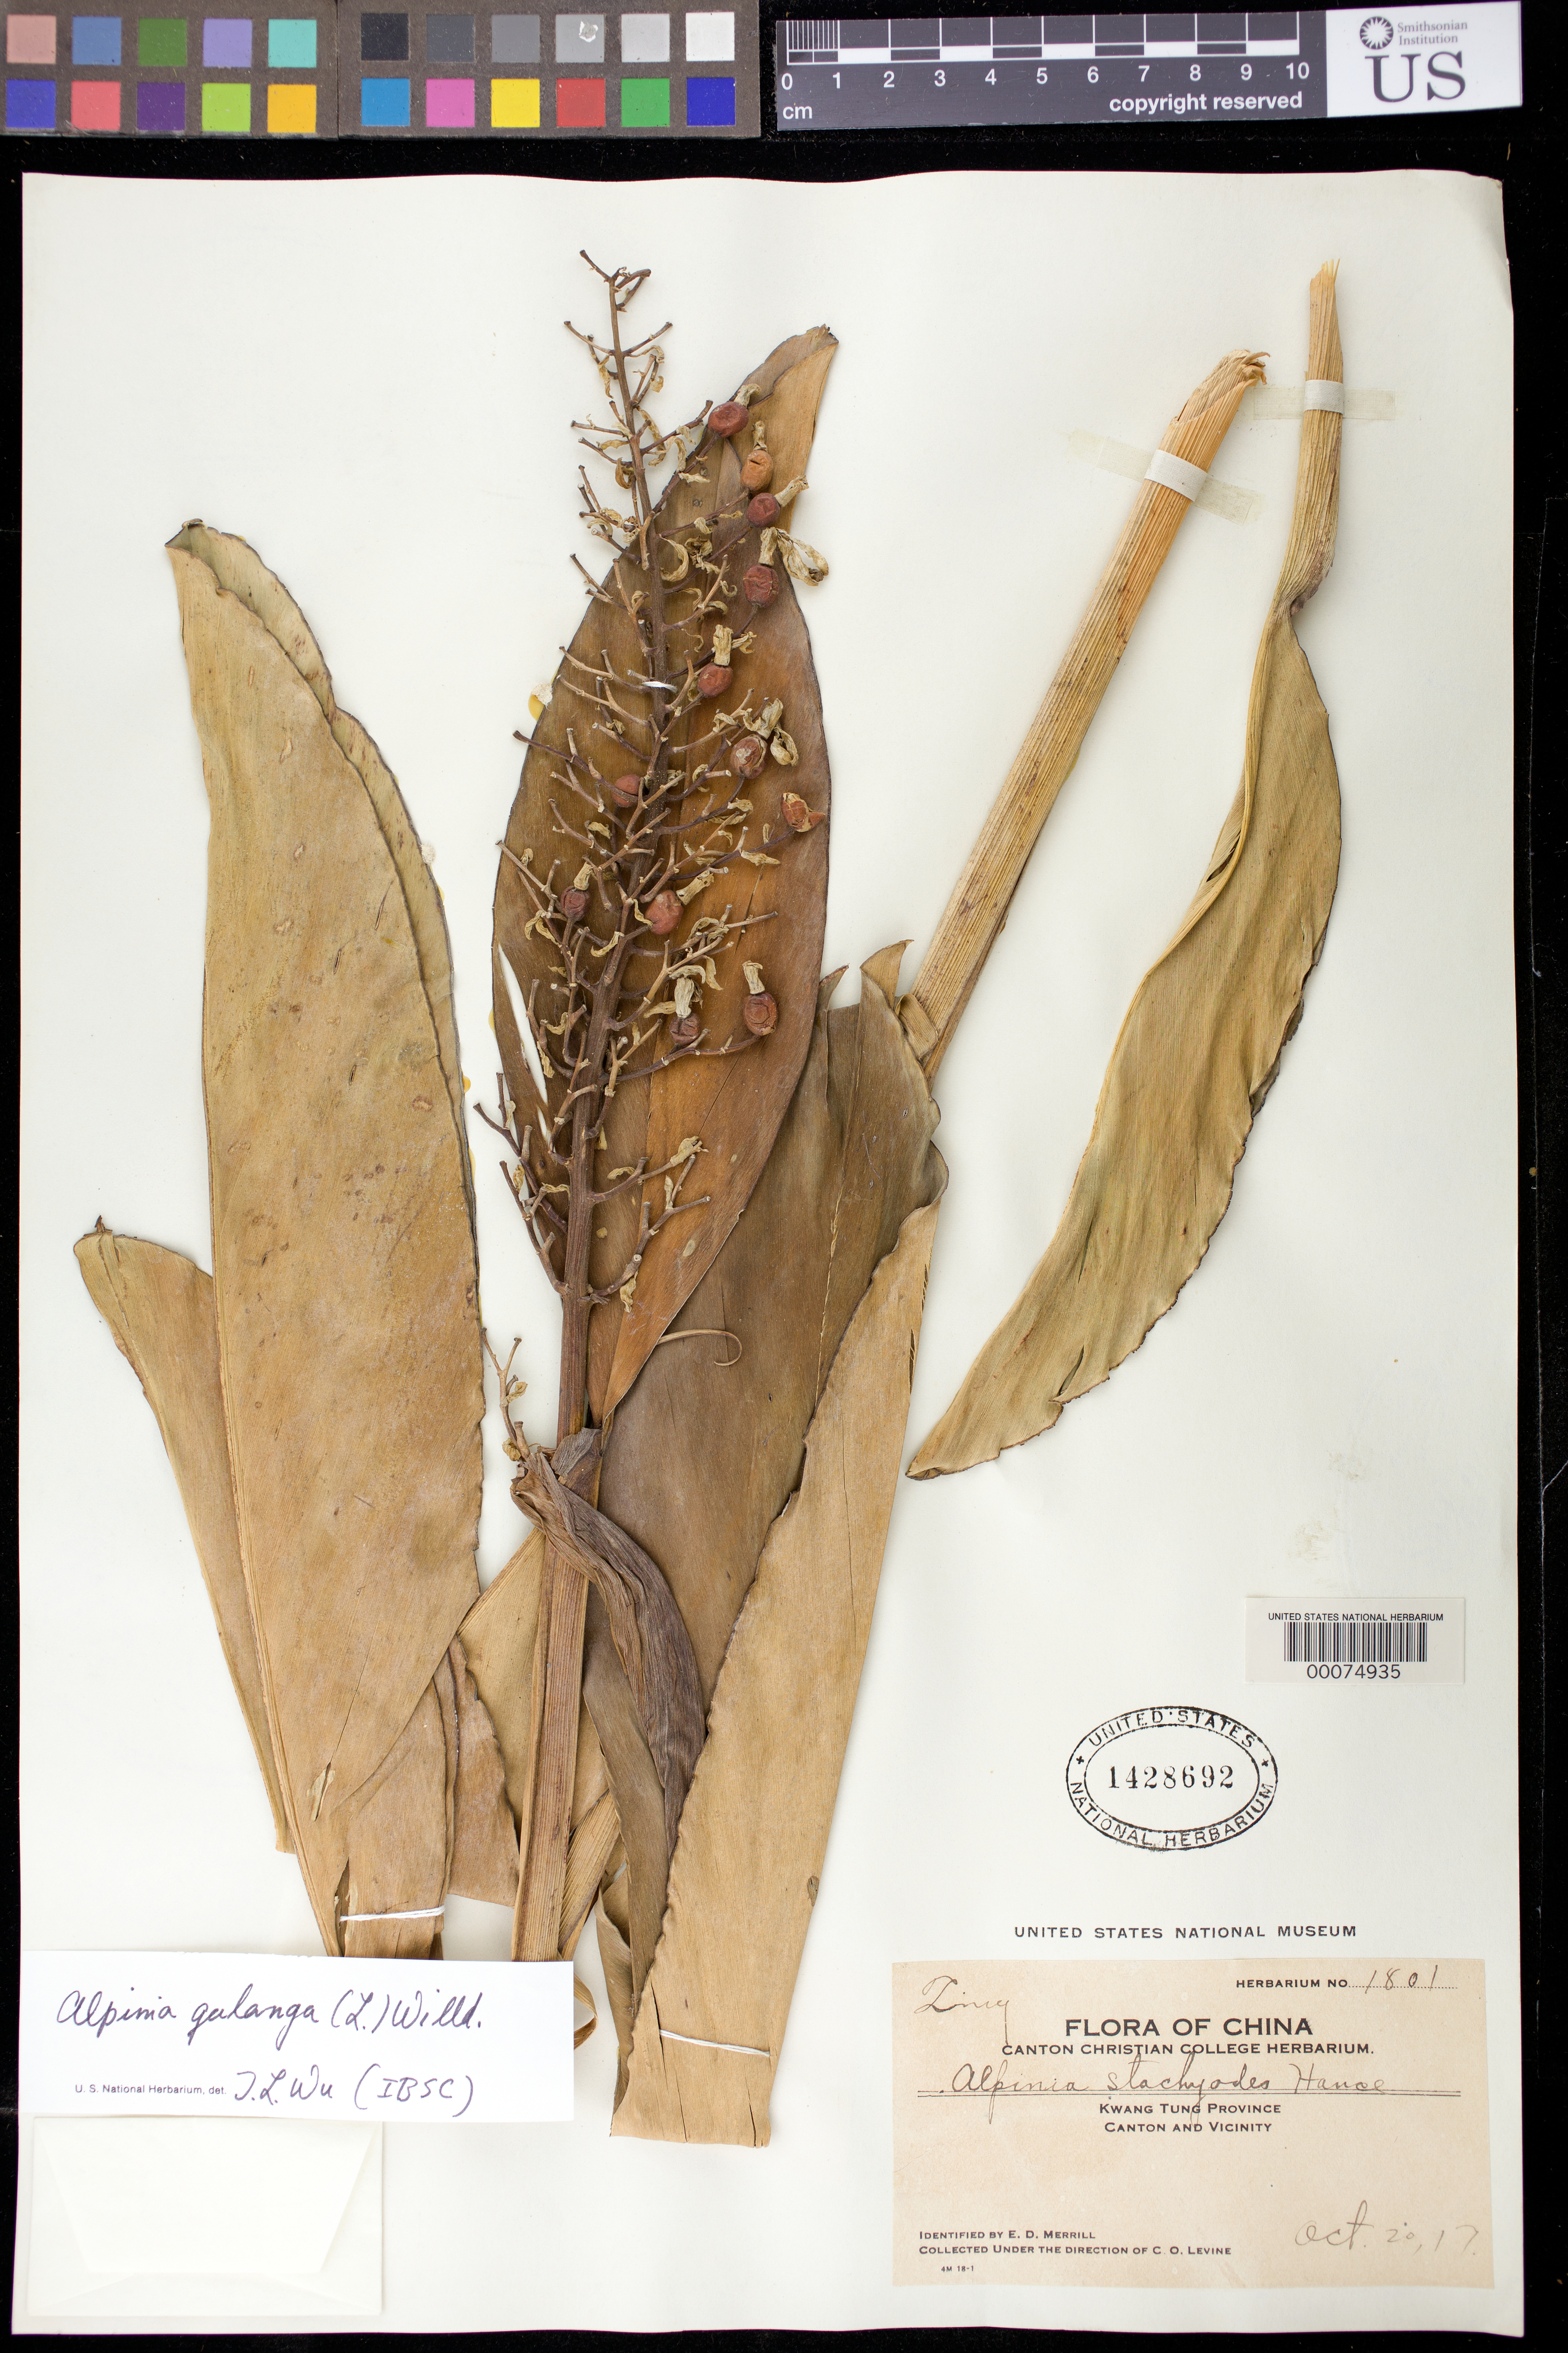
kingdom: Plantae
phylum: Tracheophyta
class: Liliopsida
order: Zingiberales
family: Zingiberaceae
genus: Alpinia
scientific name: Alpinia galanga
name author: (L.) Willd.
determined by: Wu, Te-Ling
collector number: C.c.c. Herb. # 1801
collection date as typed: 20 Oct 1917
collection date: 1917-10-20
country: China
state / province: Guangdong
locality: Kwang tung prov, canton and vicinity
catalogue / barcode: US 1428692